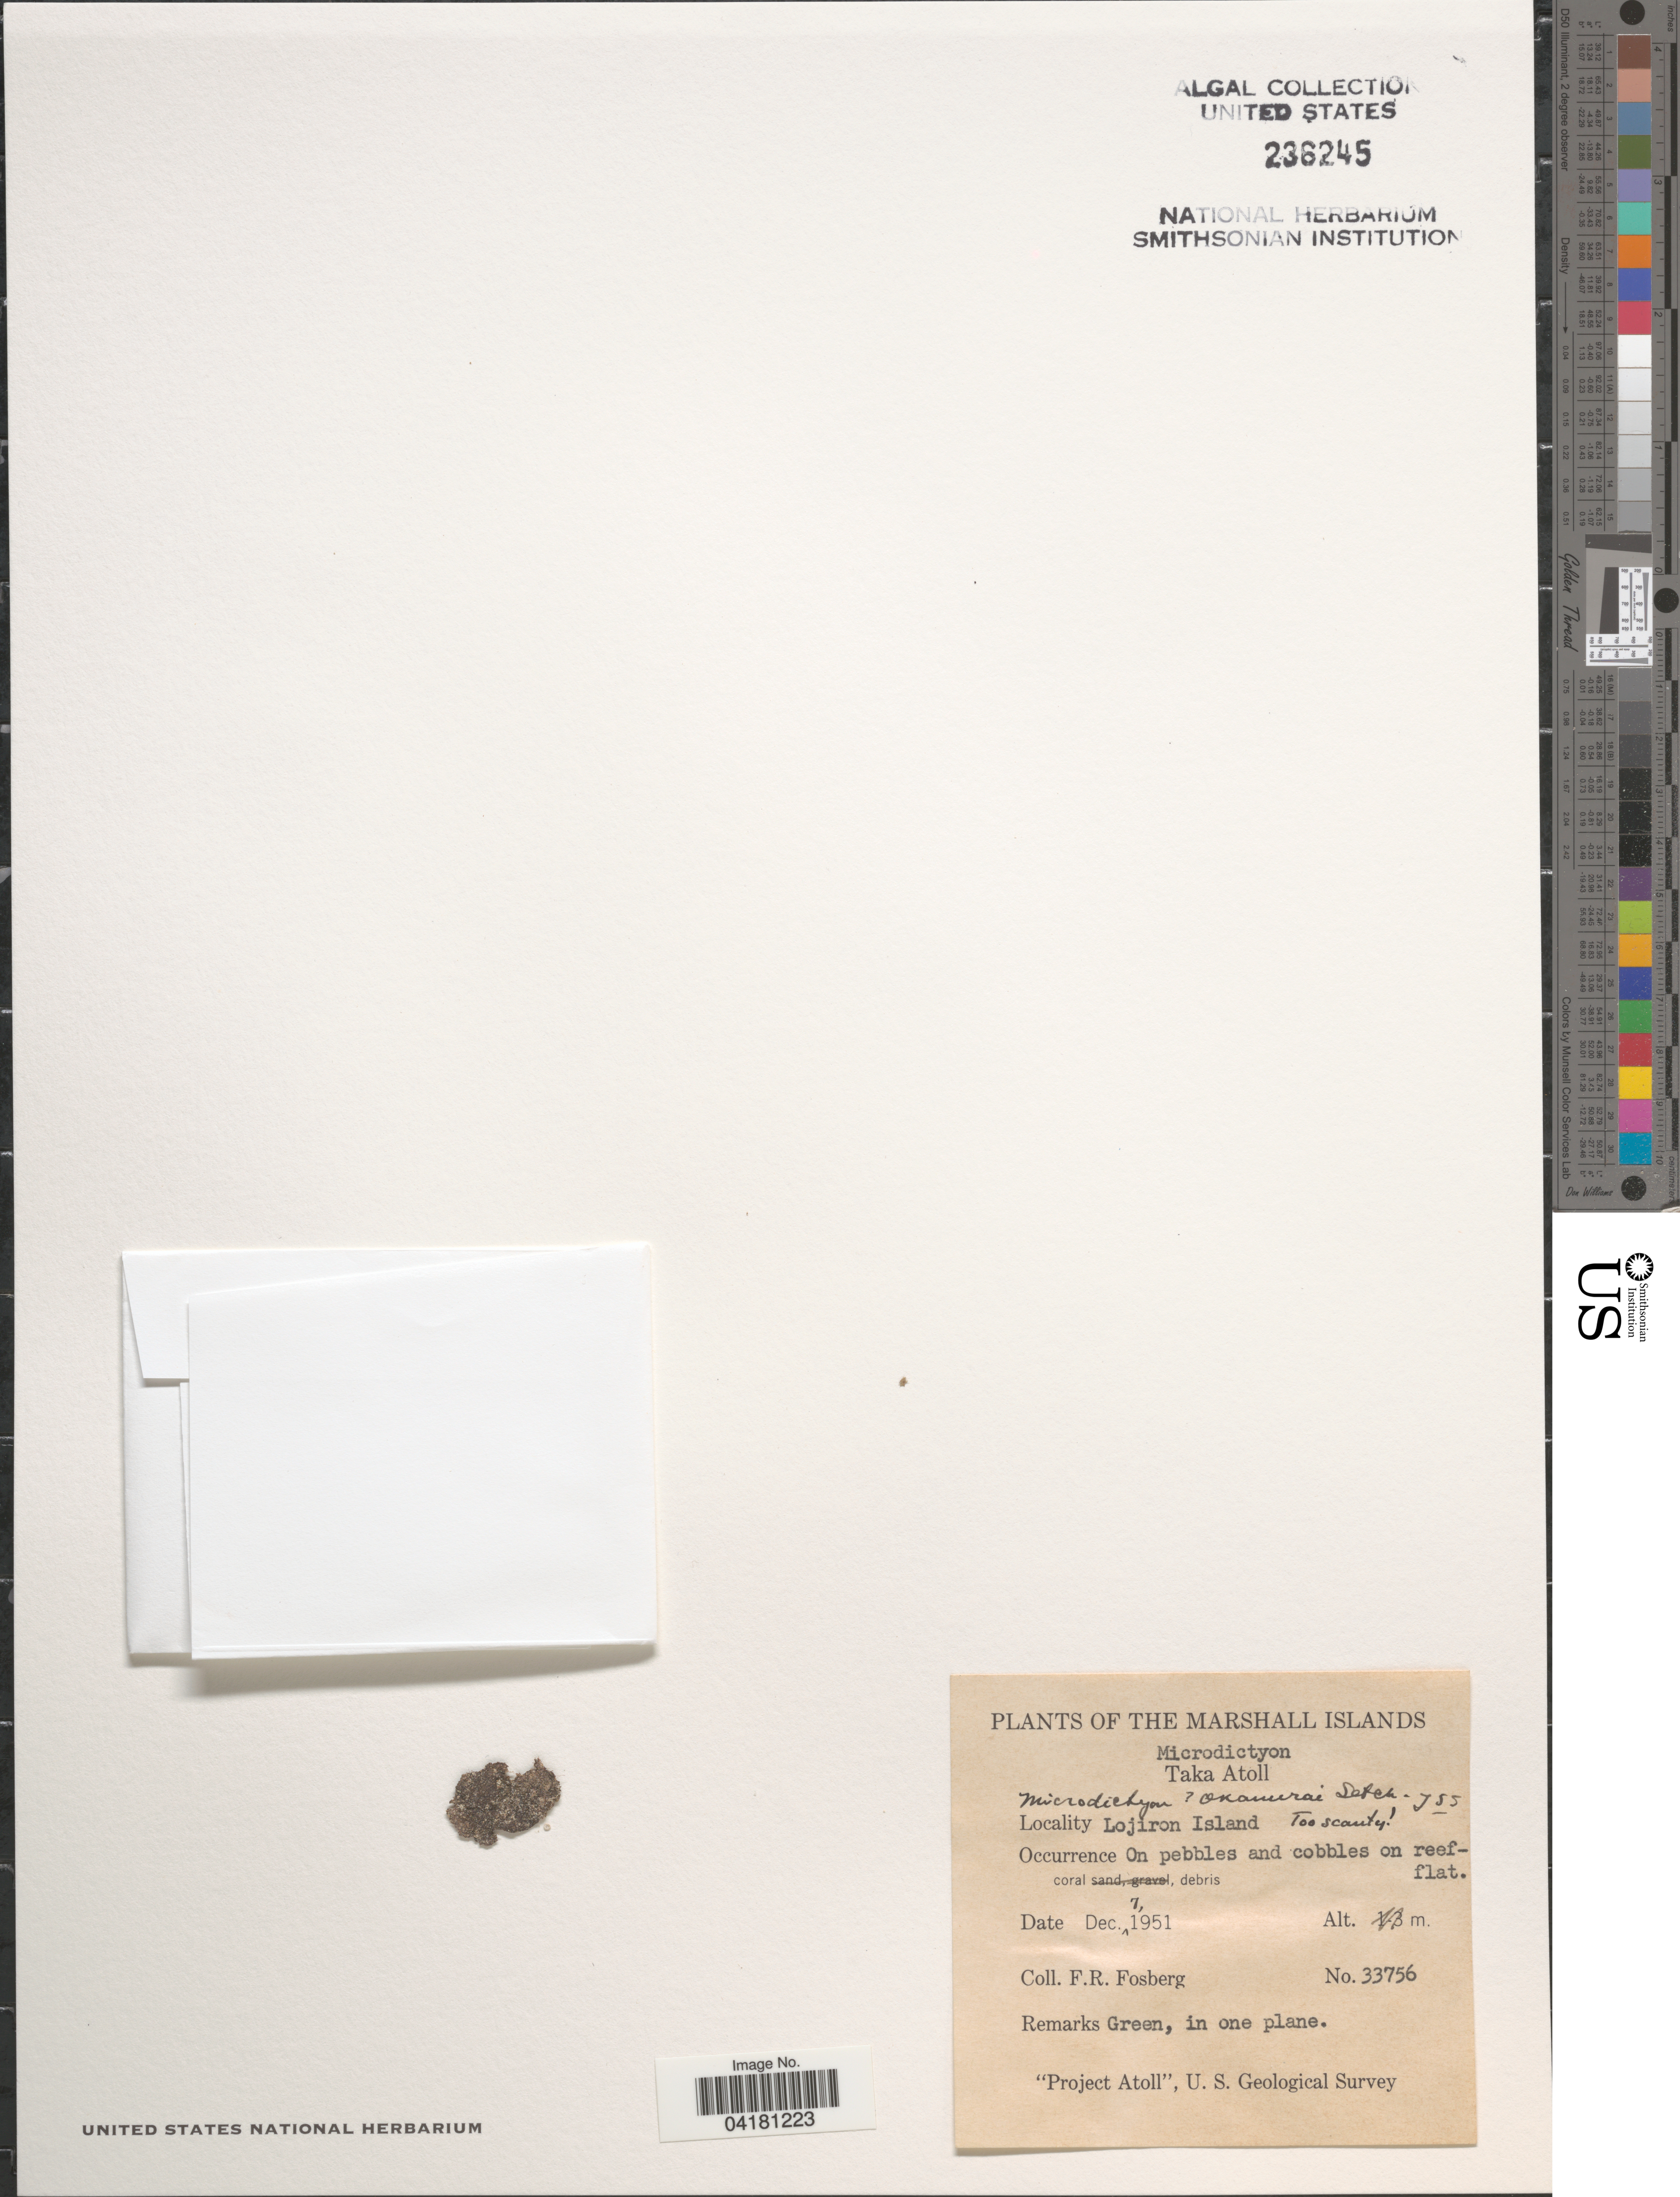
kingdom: Plantae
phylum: Chlorophyta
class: Ulvophyceae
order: Cladophorales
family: Anadyomenaceae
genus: Microdictyon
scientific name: Microdictyon okamurae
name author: Setch.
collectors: F. R. Fosberg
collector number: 33756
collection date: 1951-12-07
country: Marshall Islands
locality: Taka Atoll. Lojiron Island. "Project Atoll", U. S. Geological Survey.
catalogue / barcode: US 236245